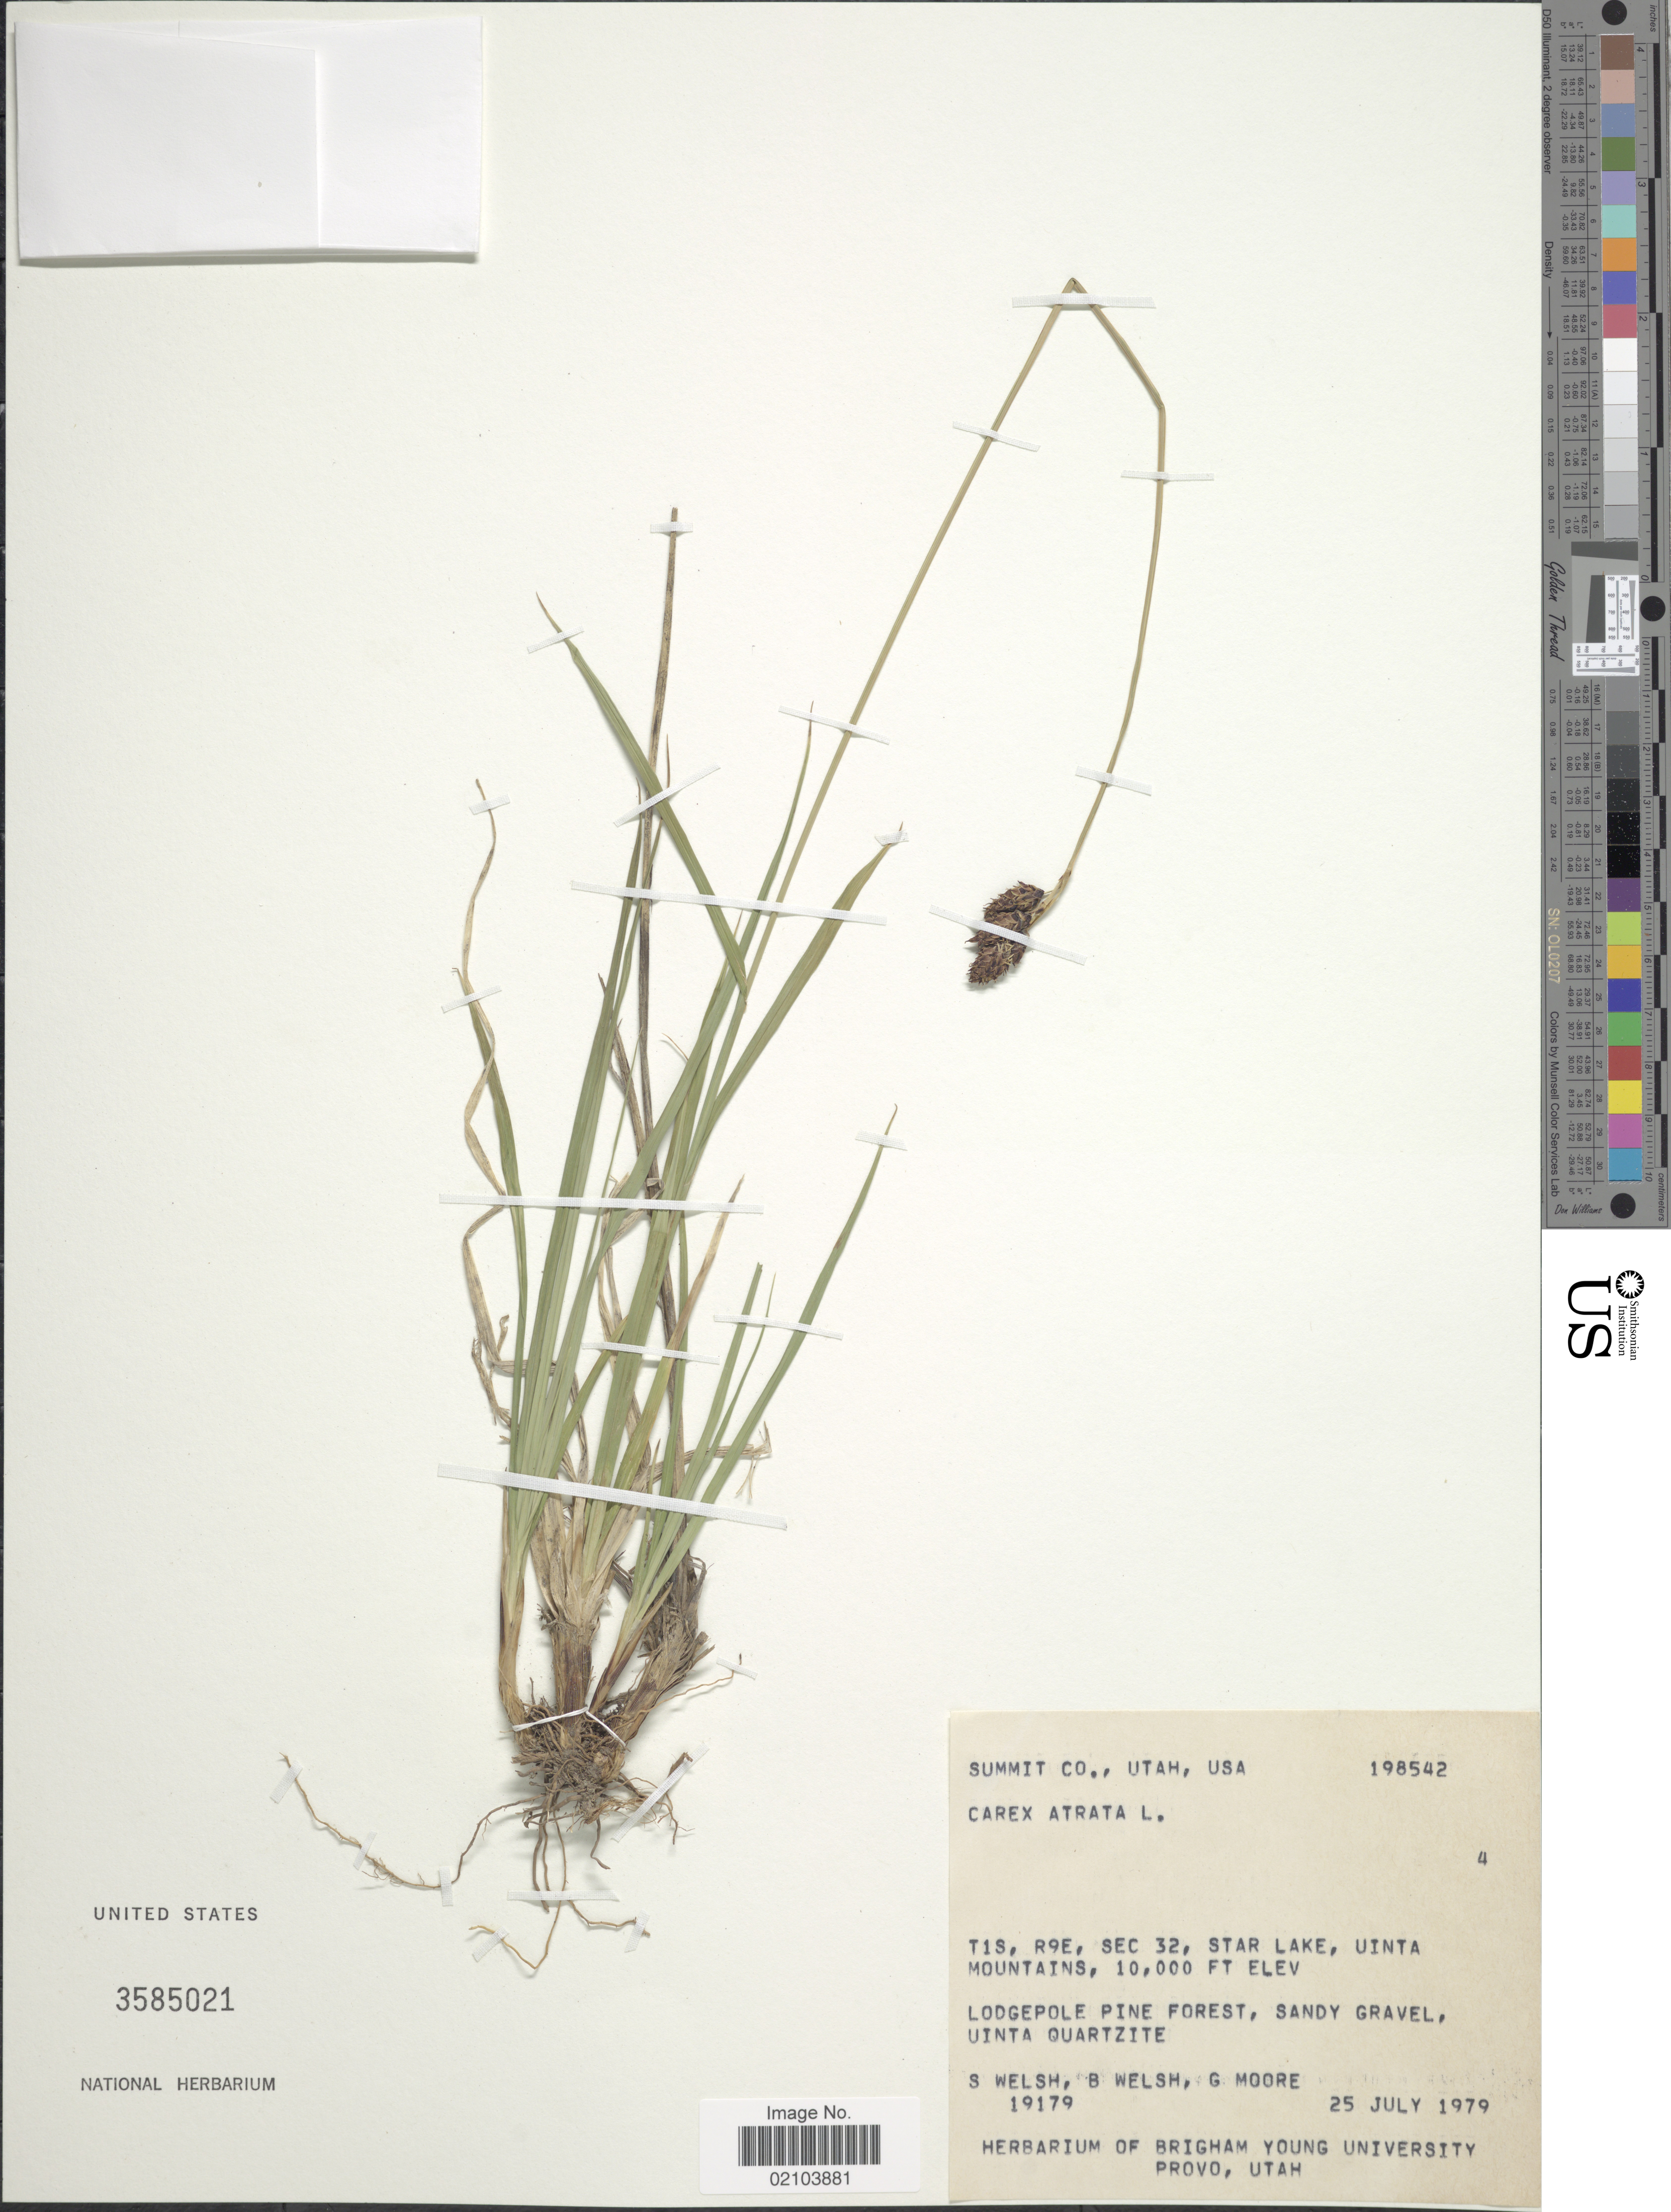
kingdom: Plantae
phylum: Tracheophyta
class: Liliopsida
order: Poales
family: Cyperaceae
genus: Carex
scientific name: Carex atrata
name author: L.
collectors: S. Welsh, B. T. Welsh & G. Moore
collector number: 19179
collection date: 1979-07-25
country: United States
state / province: Utah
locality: Summit Co. T1S, R9E, Sec 32, Star Lake, Uinta Mountains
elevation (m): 3048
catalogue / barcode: US 3585021